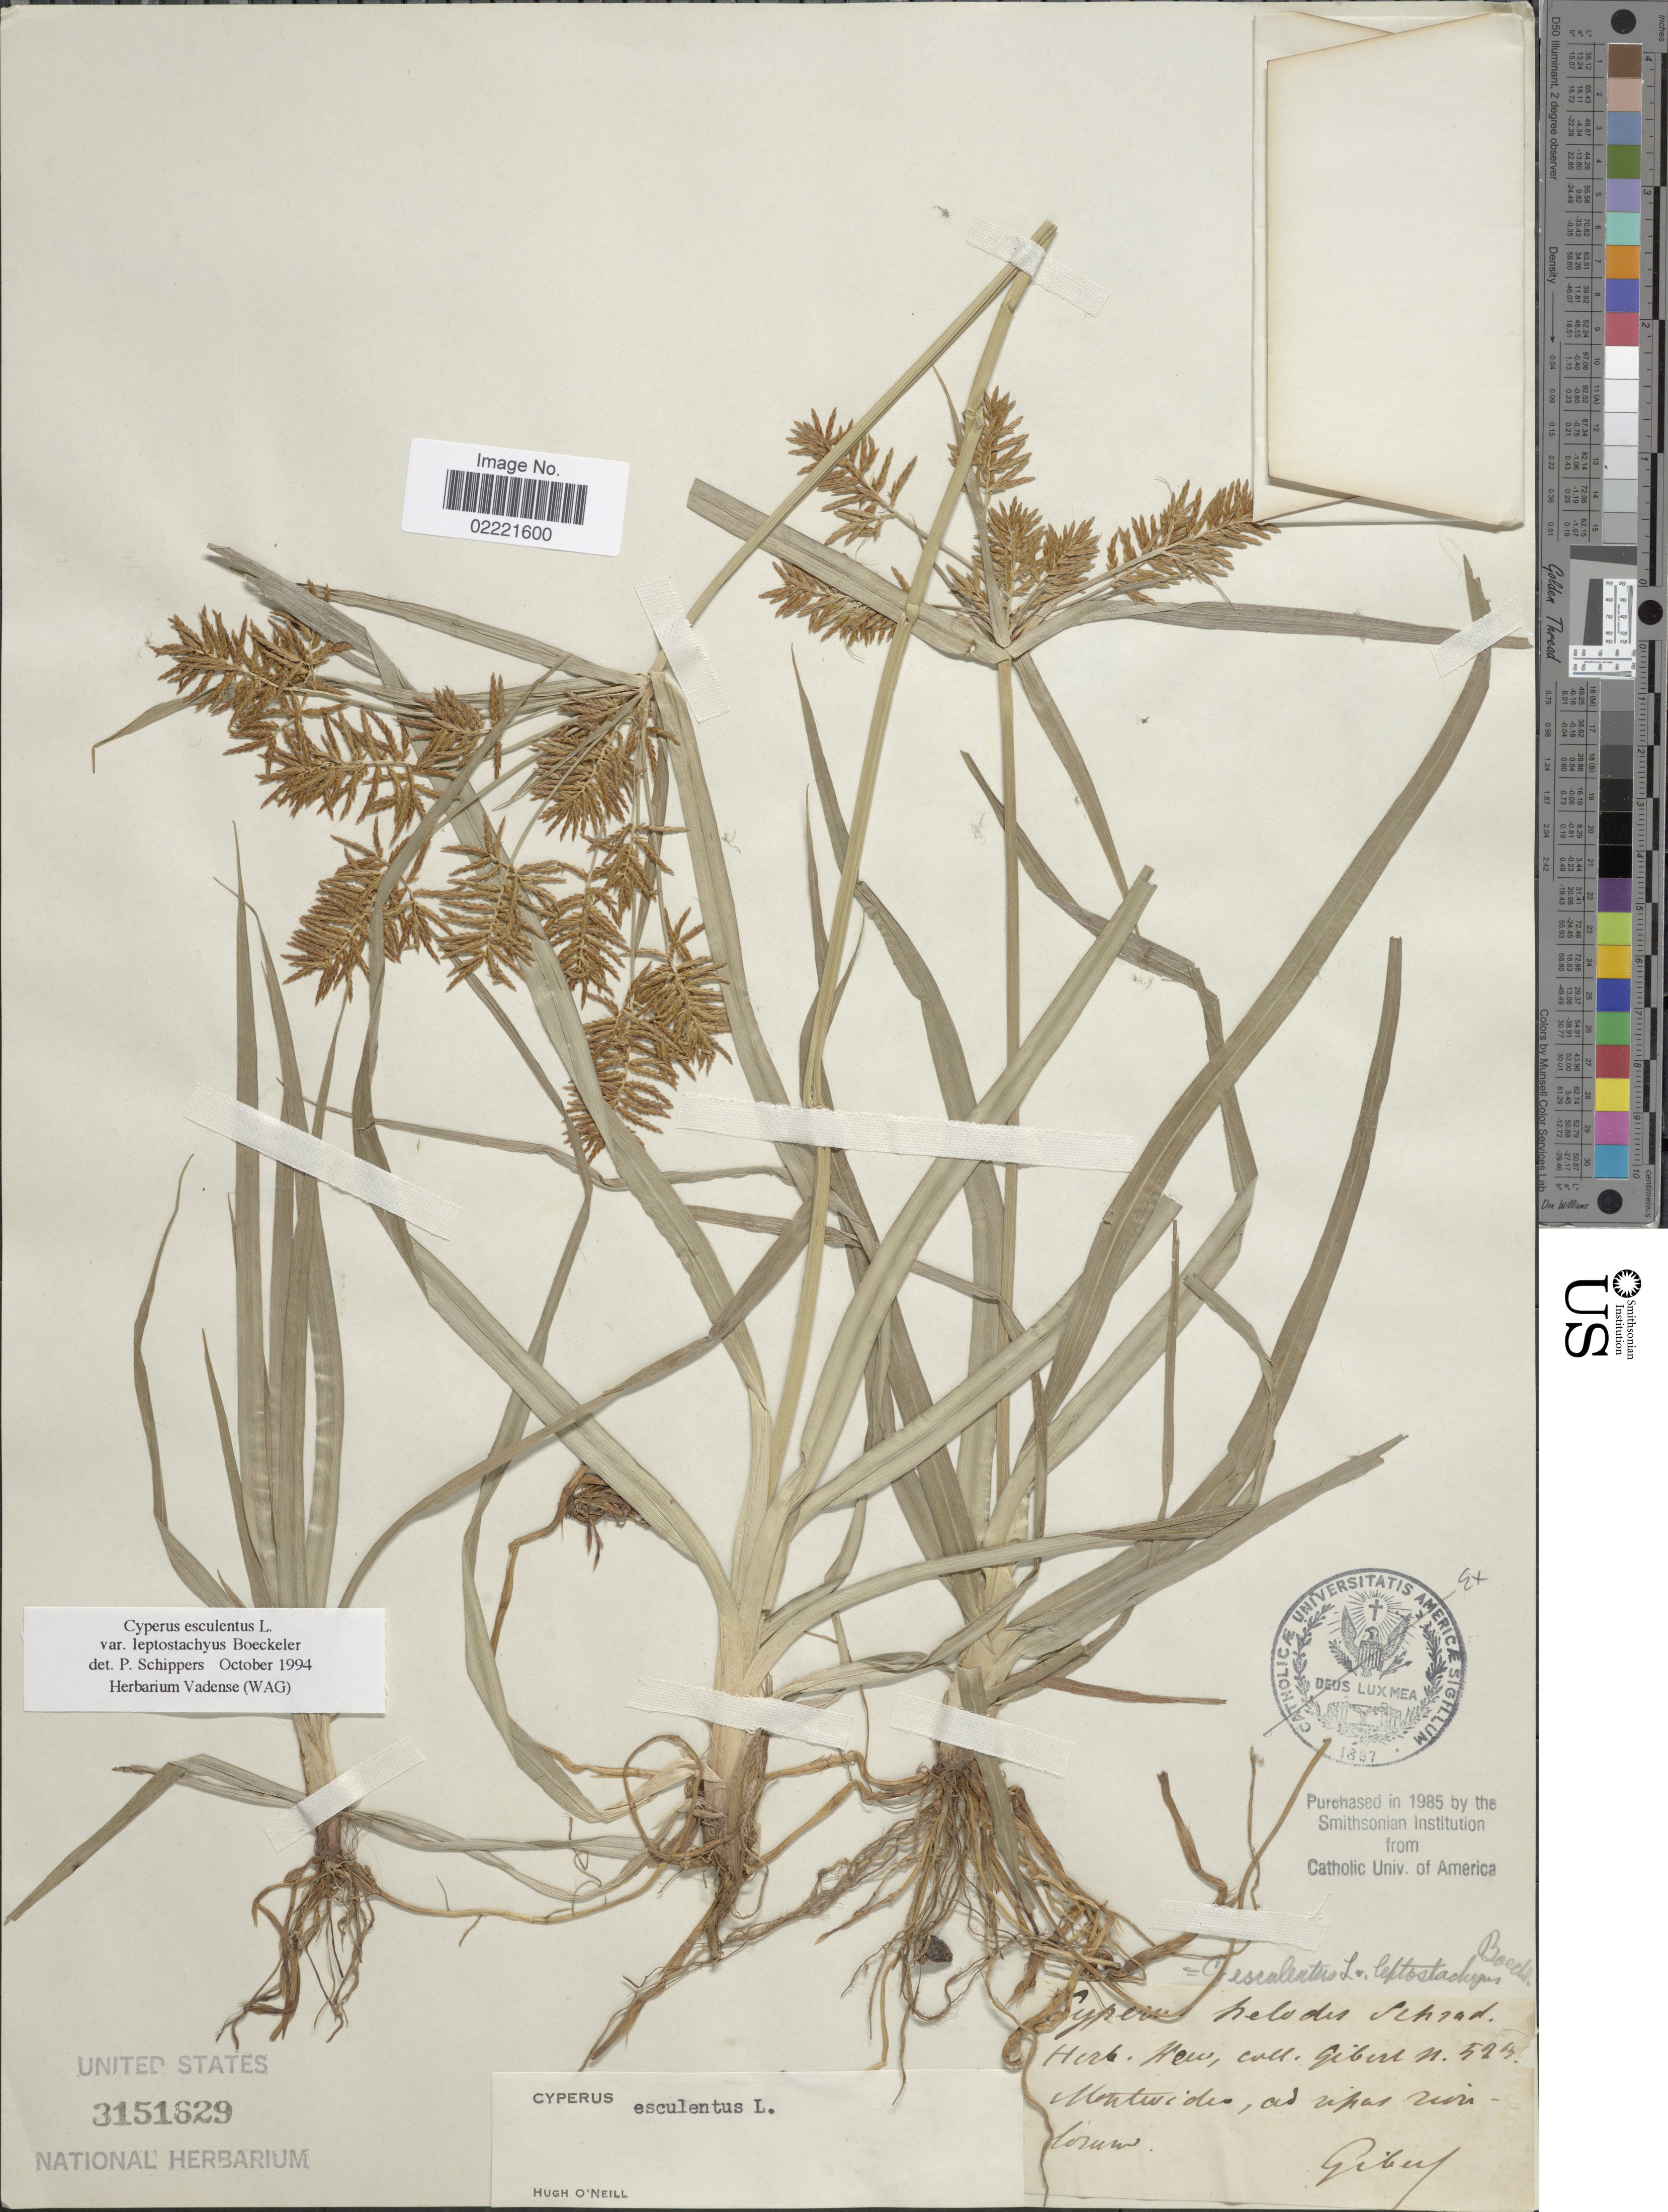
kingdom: Plantae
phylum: Tracheophyta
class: Liliopsida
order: Poales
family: Cyperaceae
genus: Cyperus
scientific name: Cyperus esculentus var. leptostachyus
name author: Boeckeler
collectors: Gibert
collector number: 523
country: Uruguay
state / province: Montevideo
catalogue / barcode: US 3151629